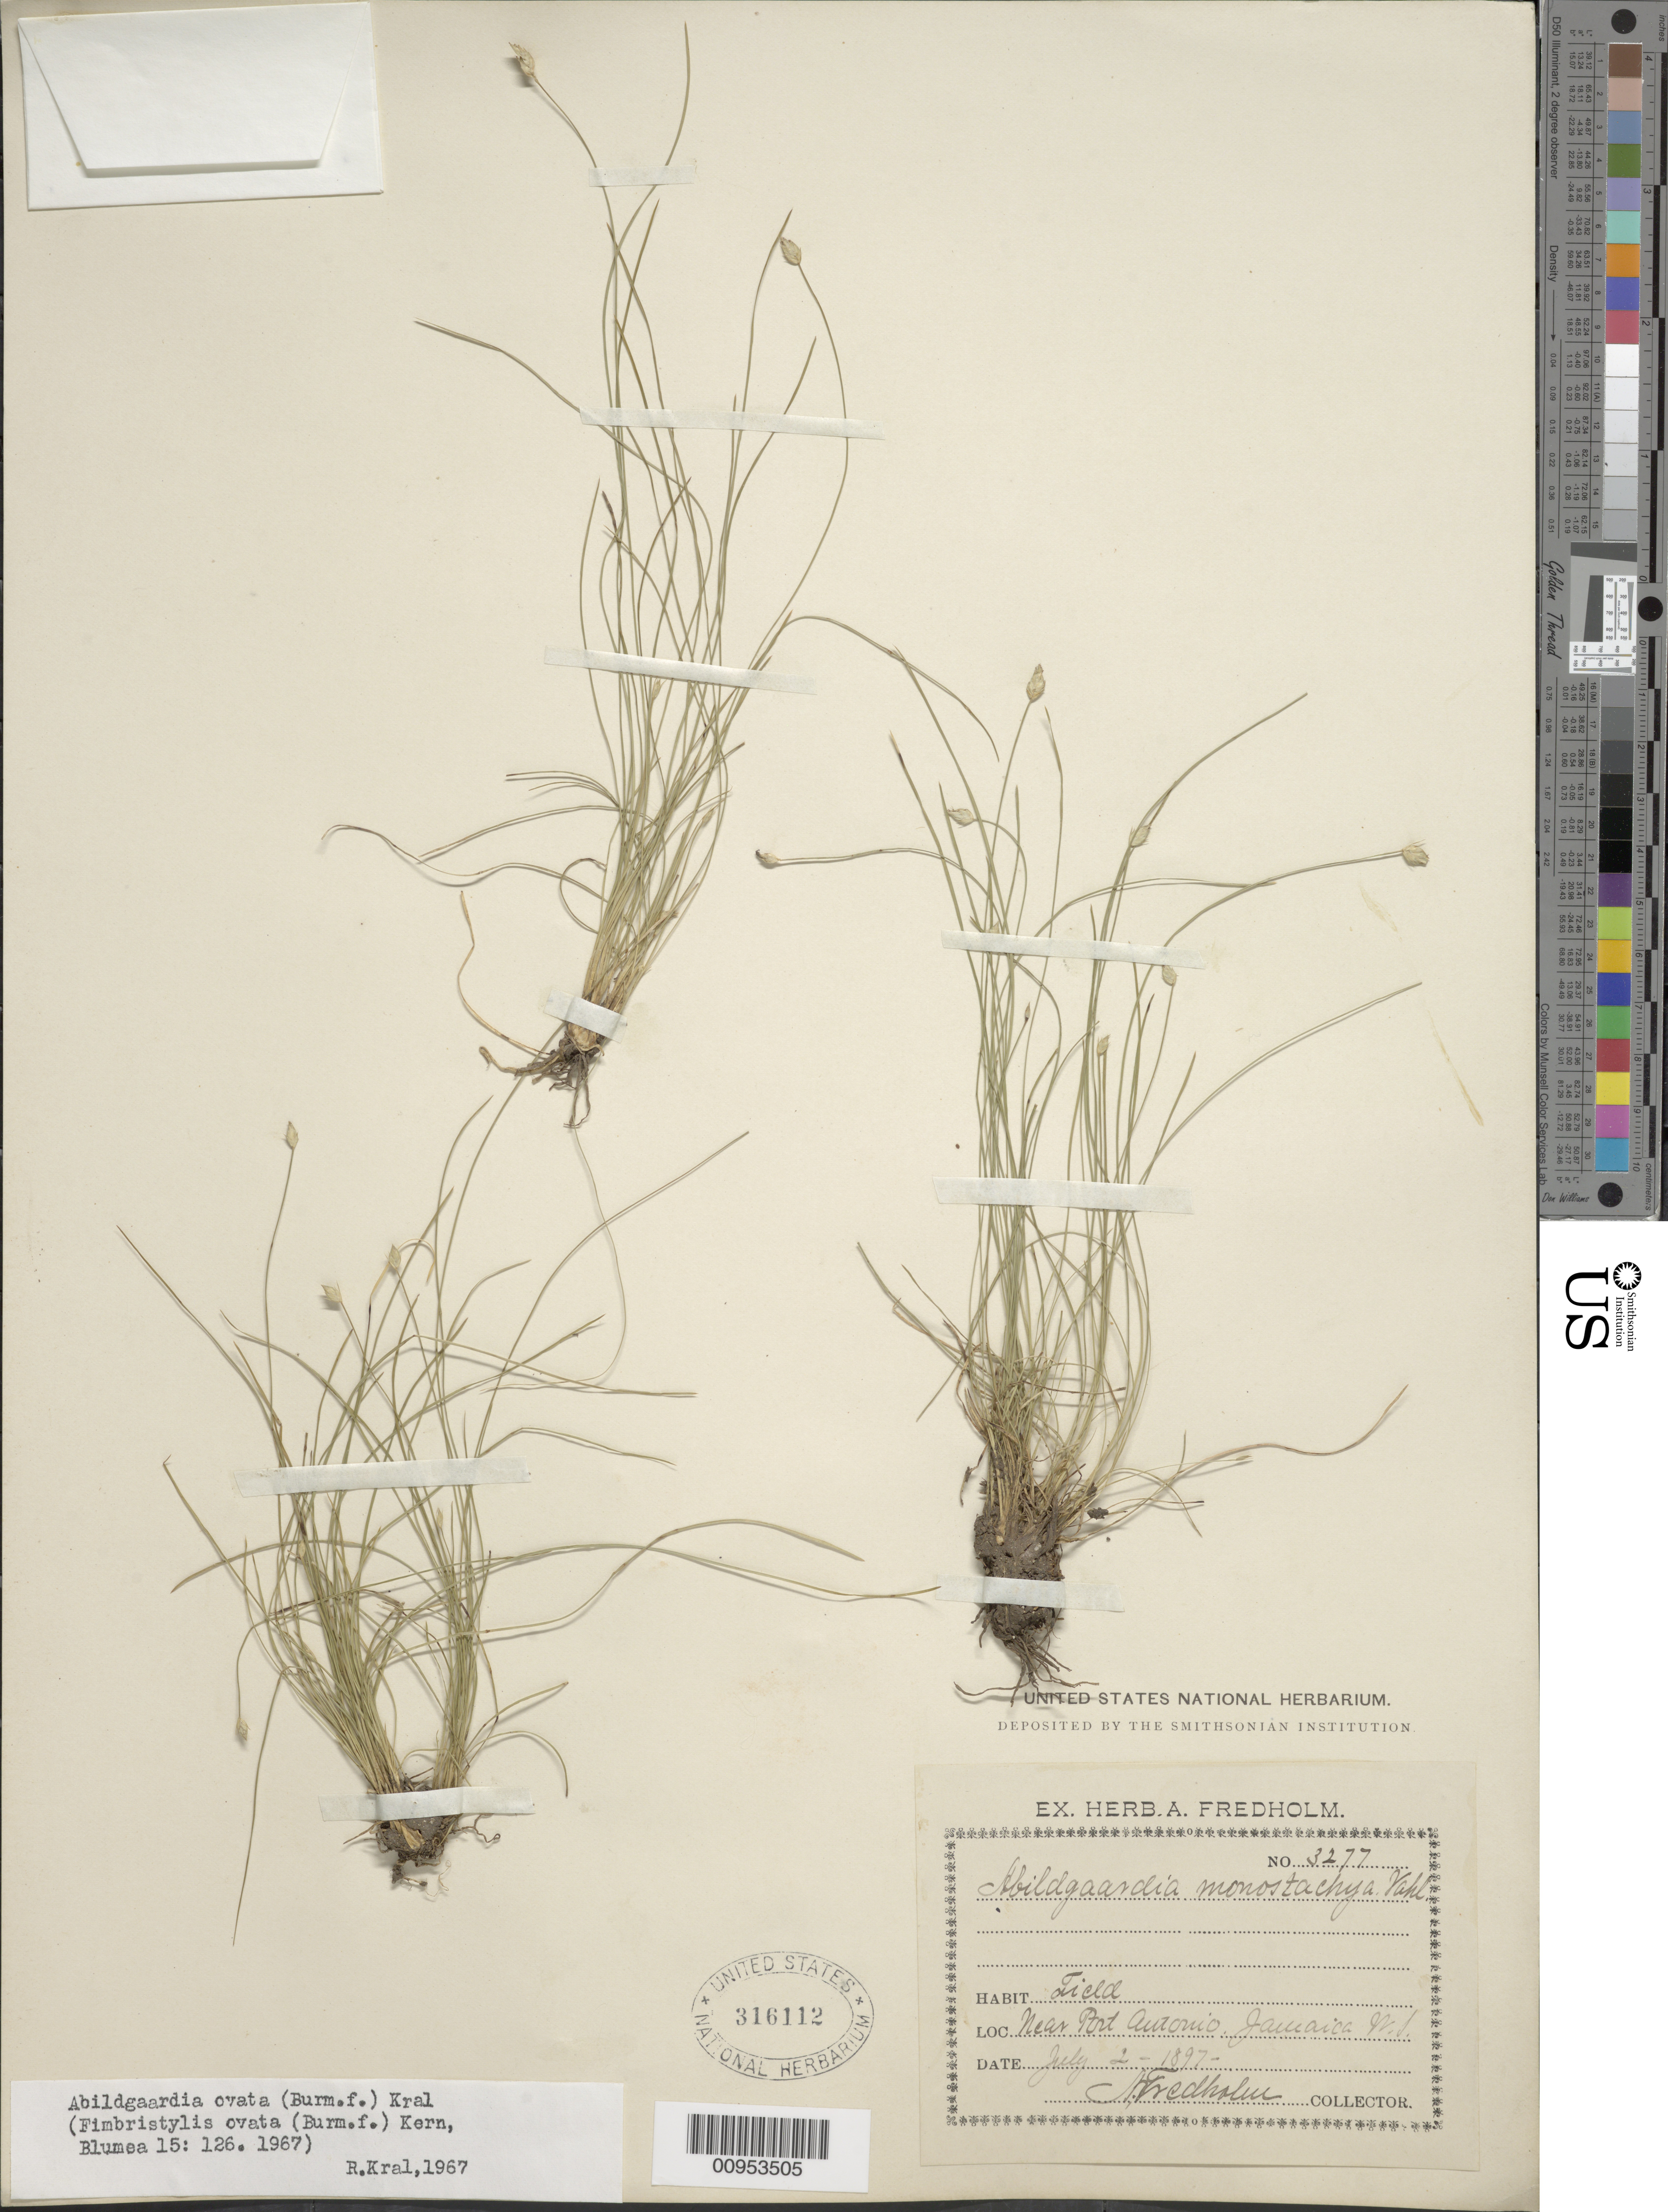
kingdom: Plantae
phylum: Tracheophyta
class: Liliopsida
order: Poales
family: Cyperaceae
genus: Abildgaardia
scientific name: Abildgaardia ovata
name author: (Burm. f.) Kral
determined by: Kral, Robert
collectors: A. Fredholm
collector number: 3277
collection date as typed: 02 Jul 1897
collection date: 1897-07-02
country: Jamaica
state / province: Portland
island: Jamaica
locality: field near Port Antonio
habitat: Field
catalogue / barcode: US 316112